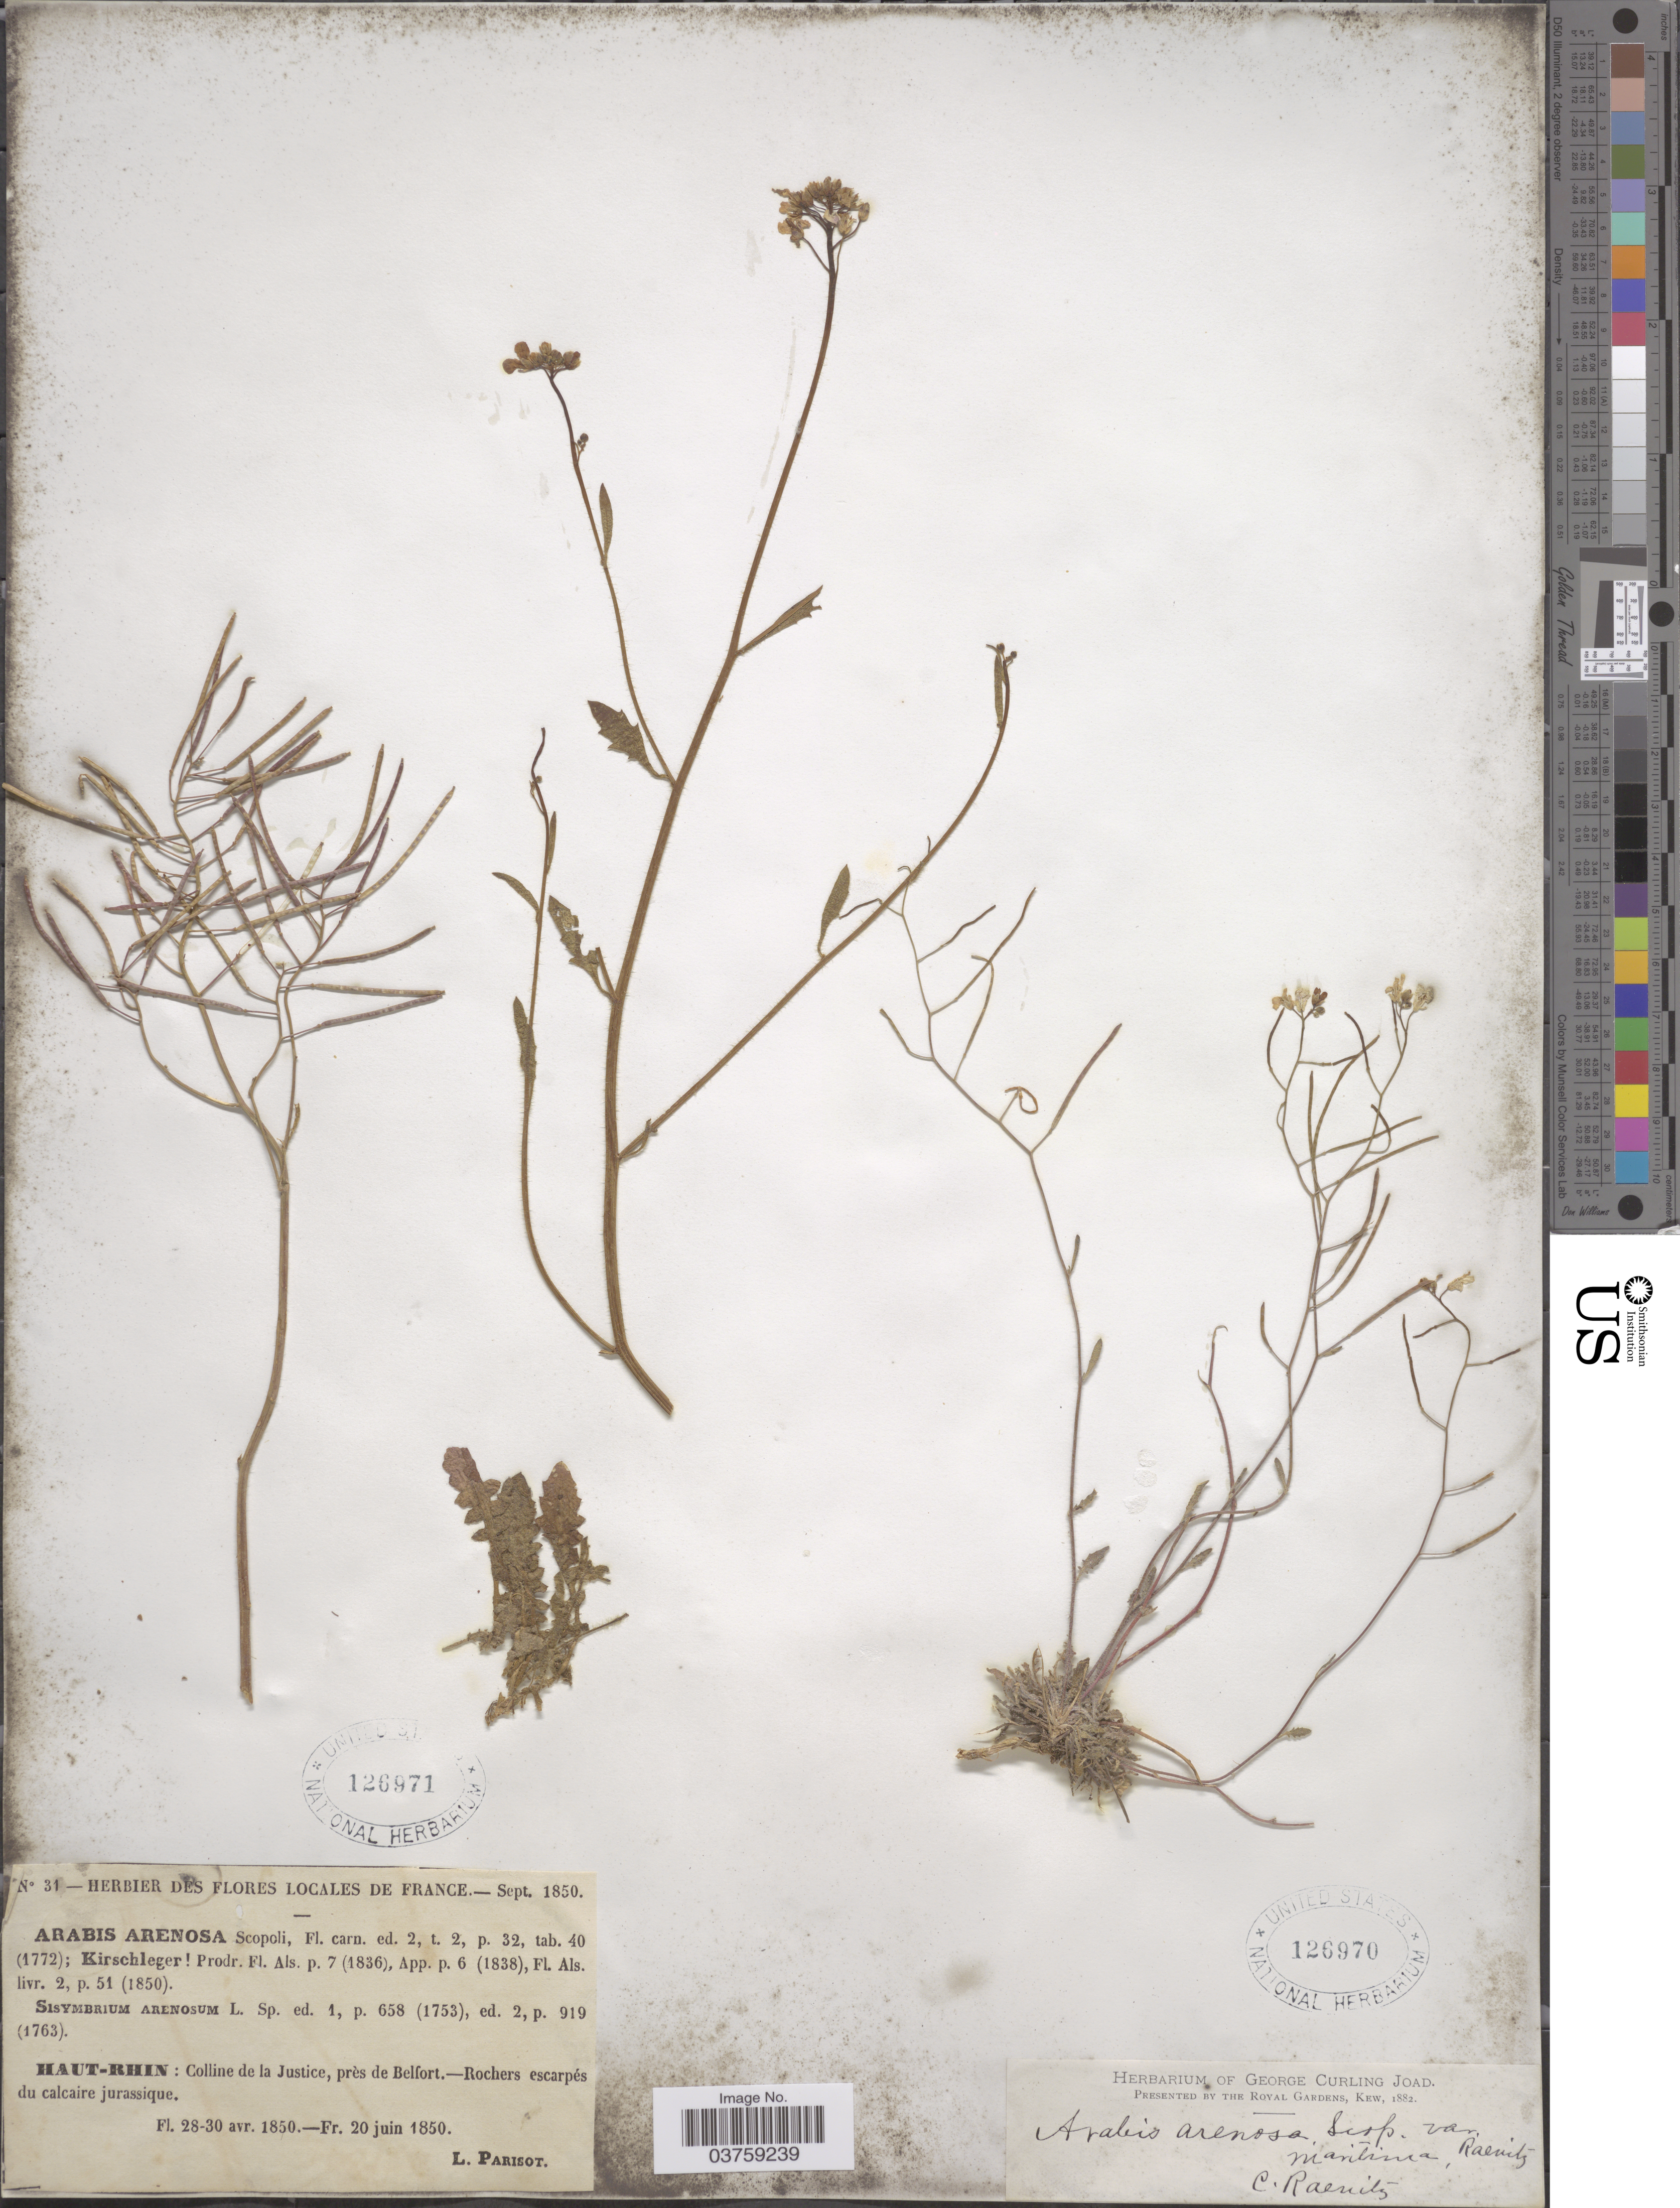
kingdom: Plantae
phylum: Tracheophyta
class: Magnoliopsida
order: Brassicales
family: Brassicaceae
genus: Arabis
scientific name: Arabis arenosa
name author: (L.) Scop.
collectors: C. Raenitz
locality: Maritima, Rænitz.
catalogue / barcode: US 126970